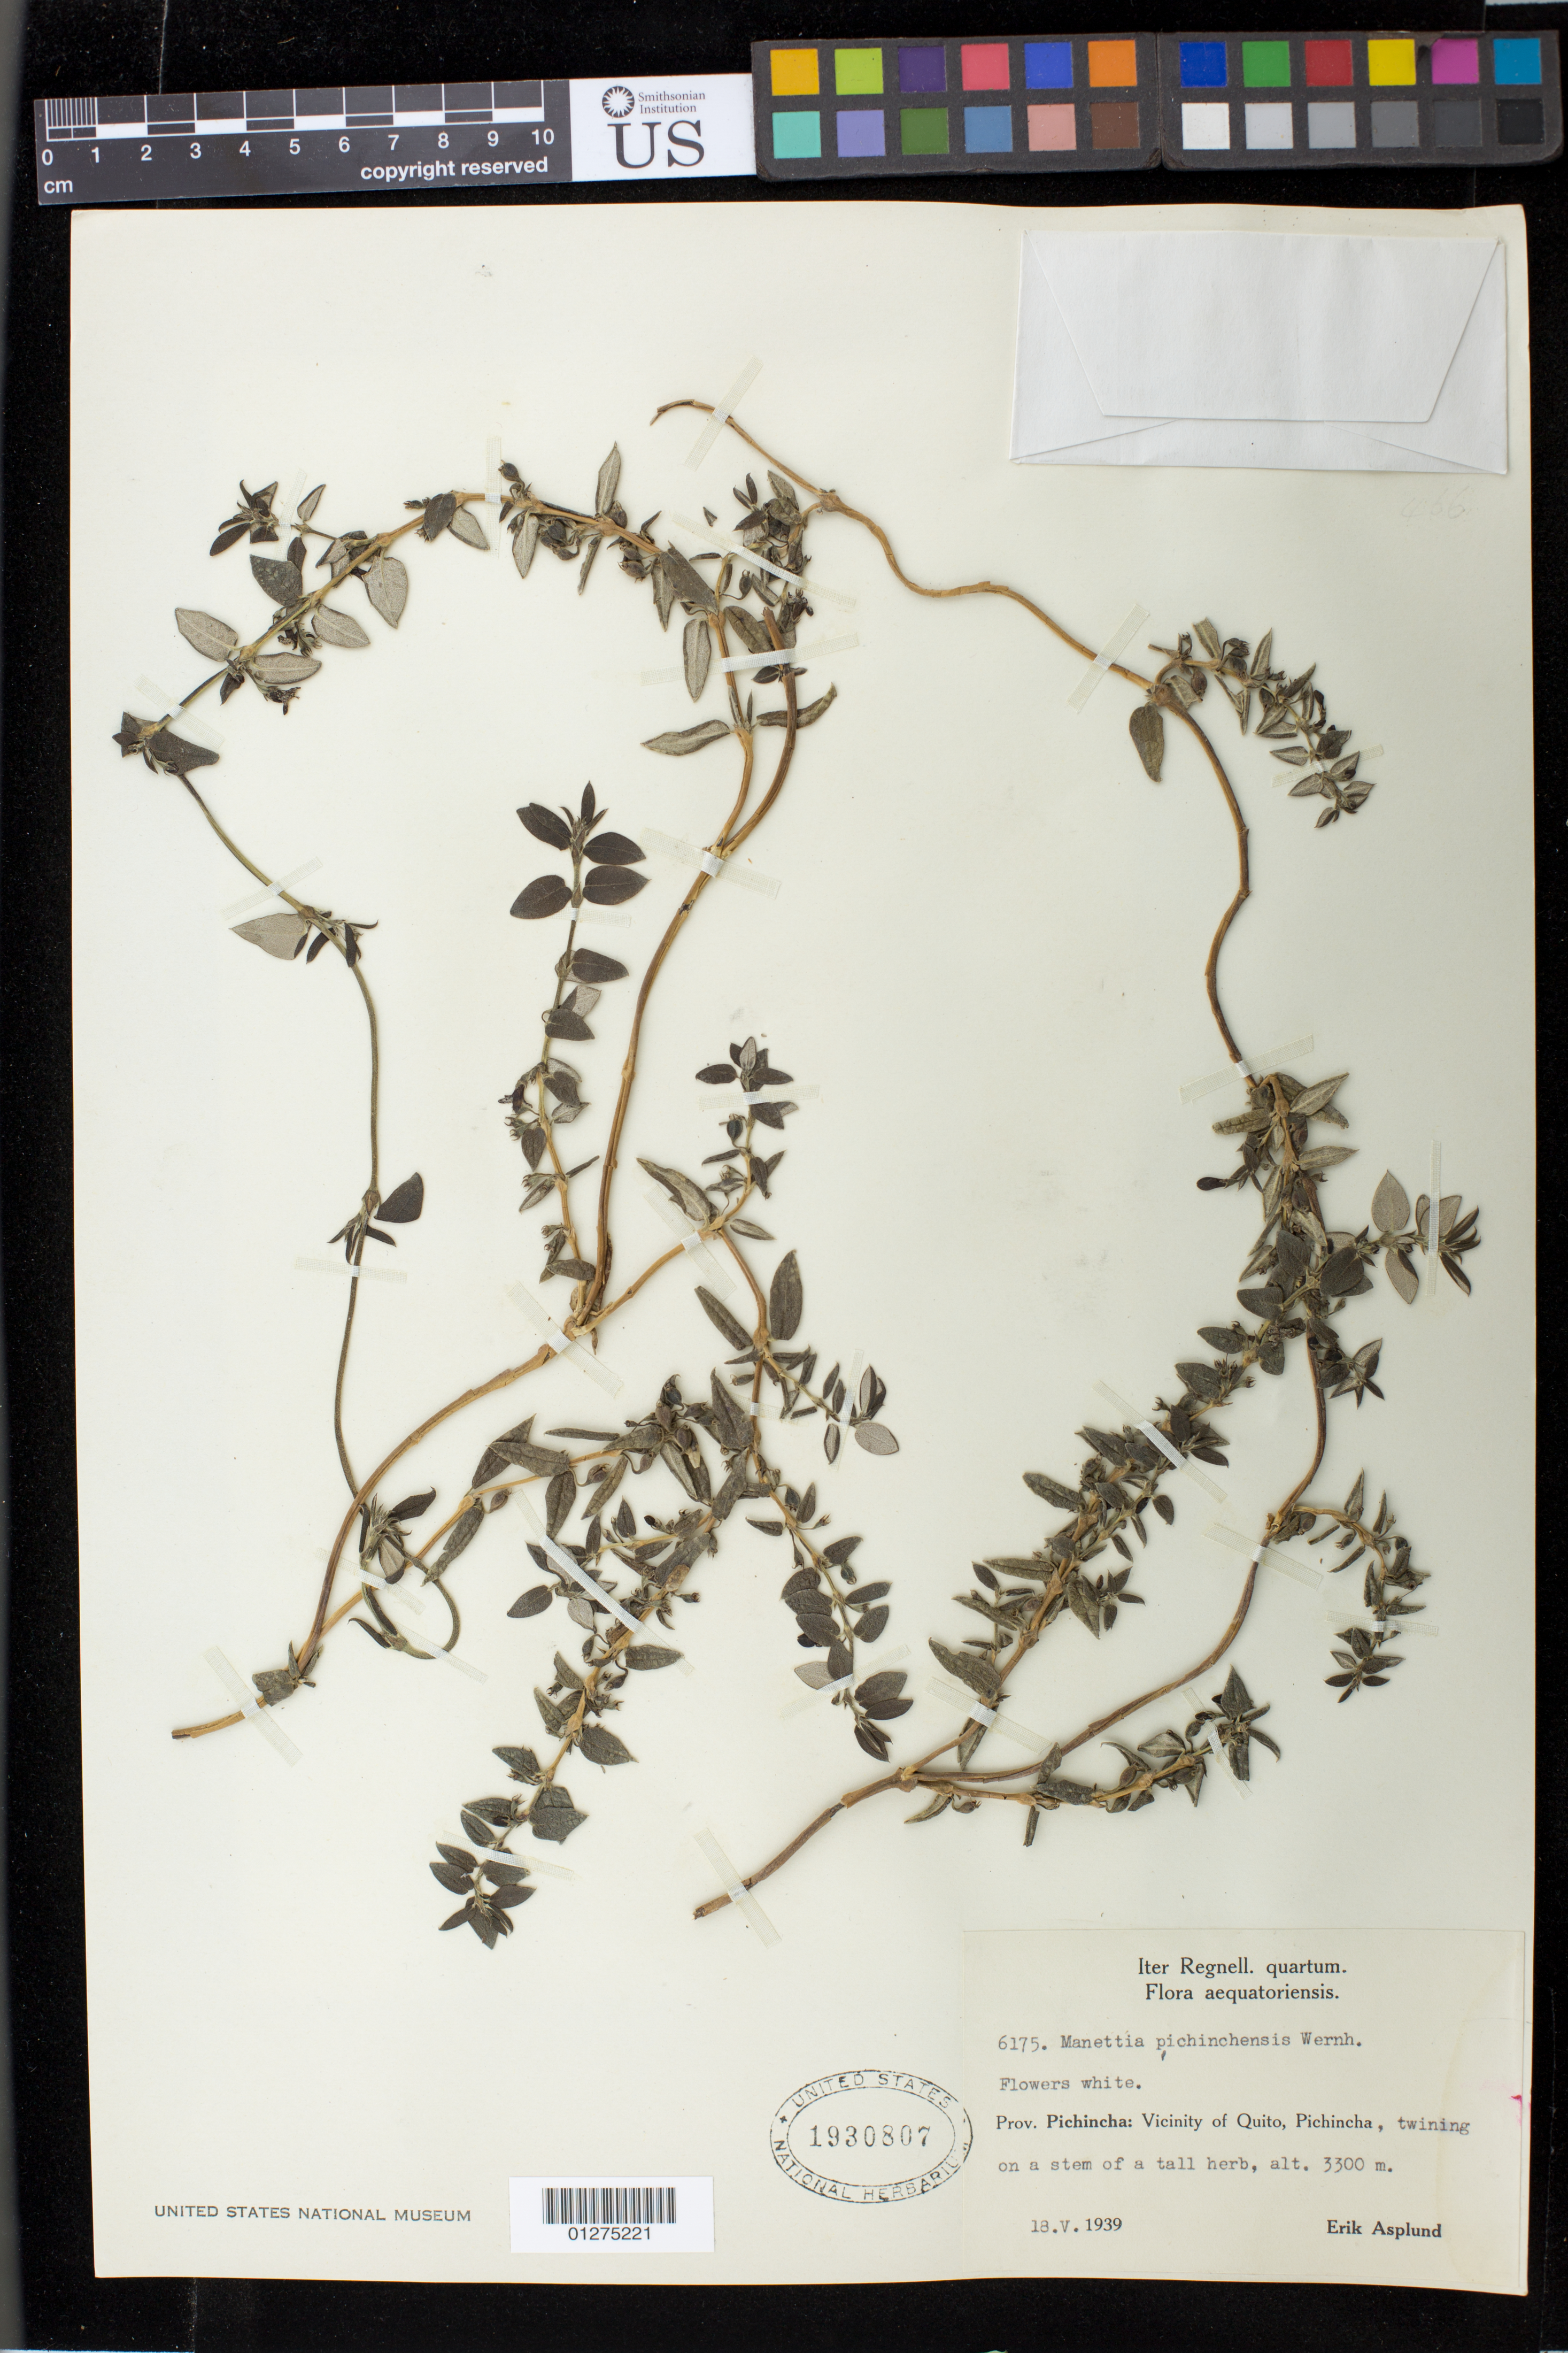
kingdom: Plantae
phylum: Tracheophyta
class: Magnoliopsida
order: Gentianales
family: Rubiaceae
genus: Manettia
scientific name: Manettia pichinchensis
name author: Wernham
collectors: E. Asplund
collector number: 6175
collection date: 1939-05-18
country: Ecuador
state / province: Pichincha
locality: Vicinity of Quito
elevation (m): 3300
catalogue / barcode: US 1930807